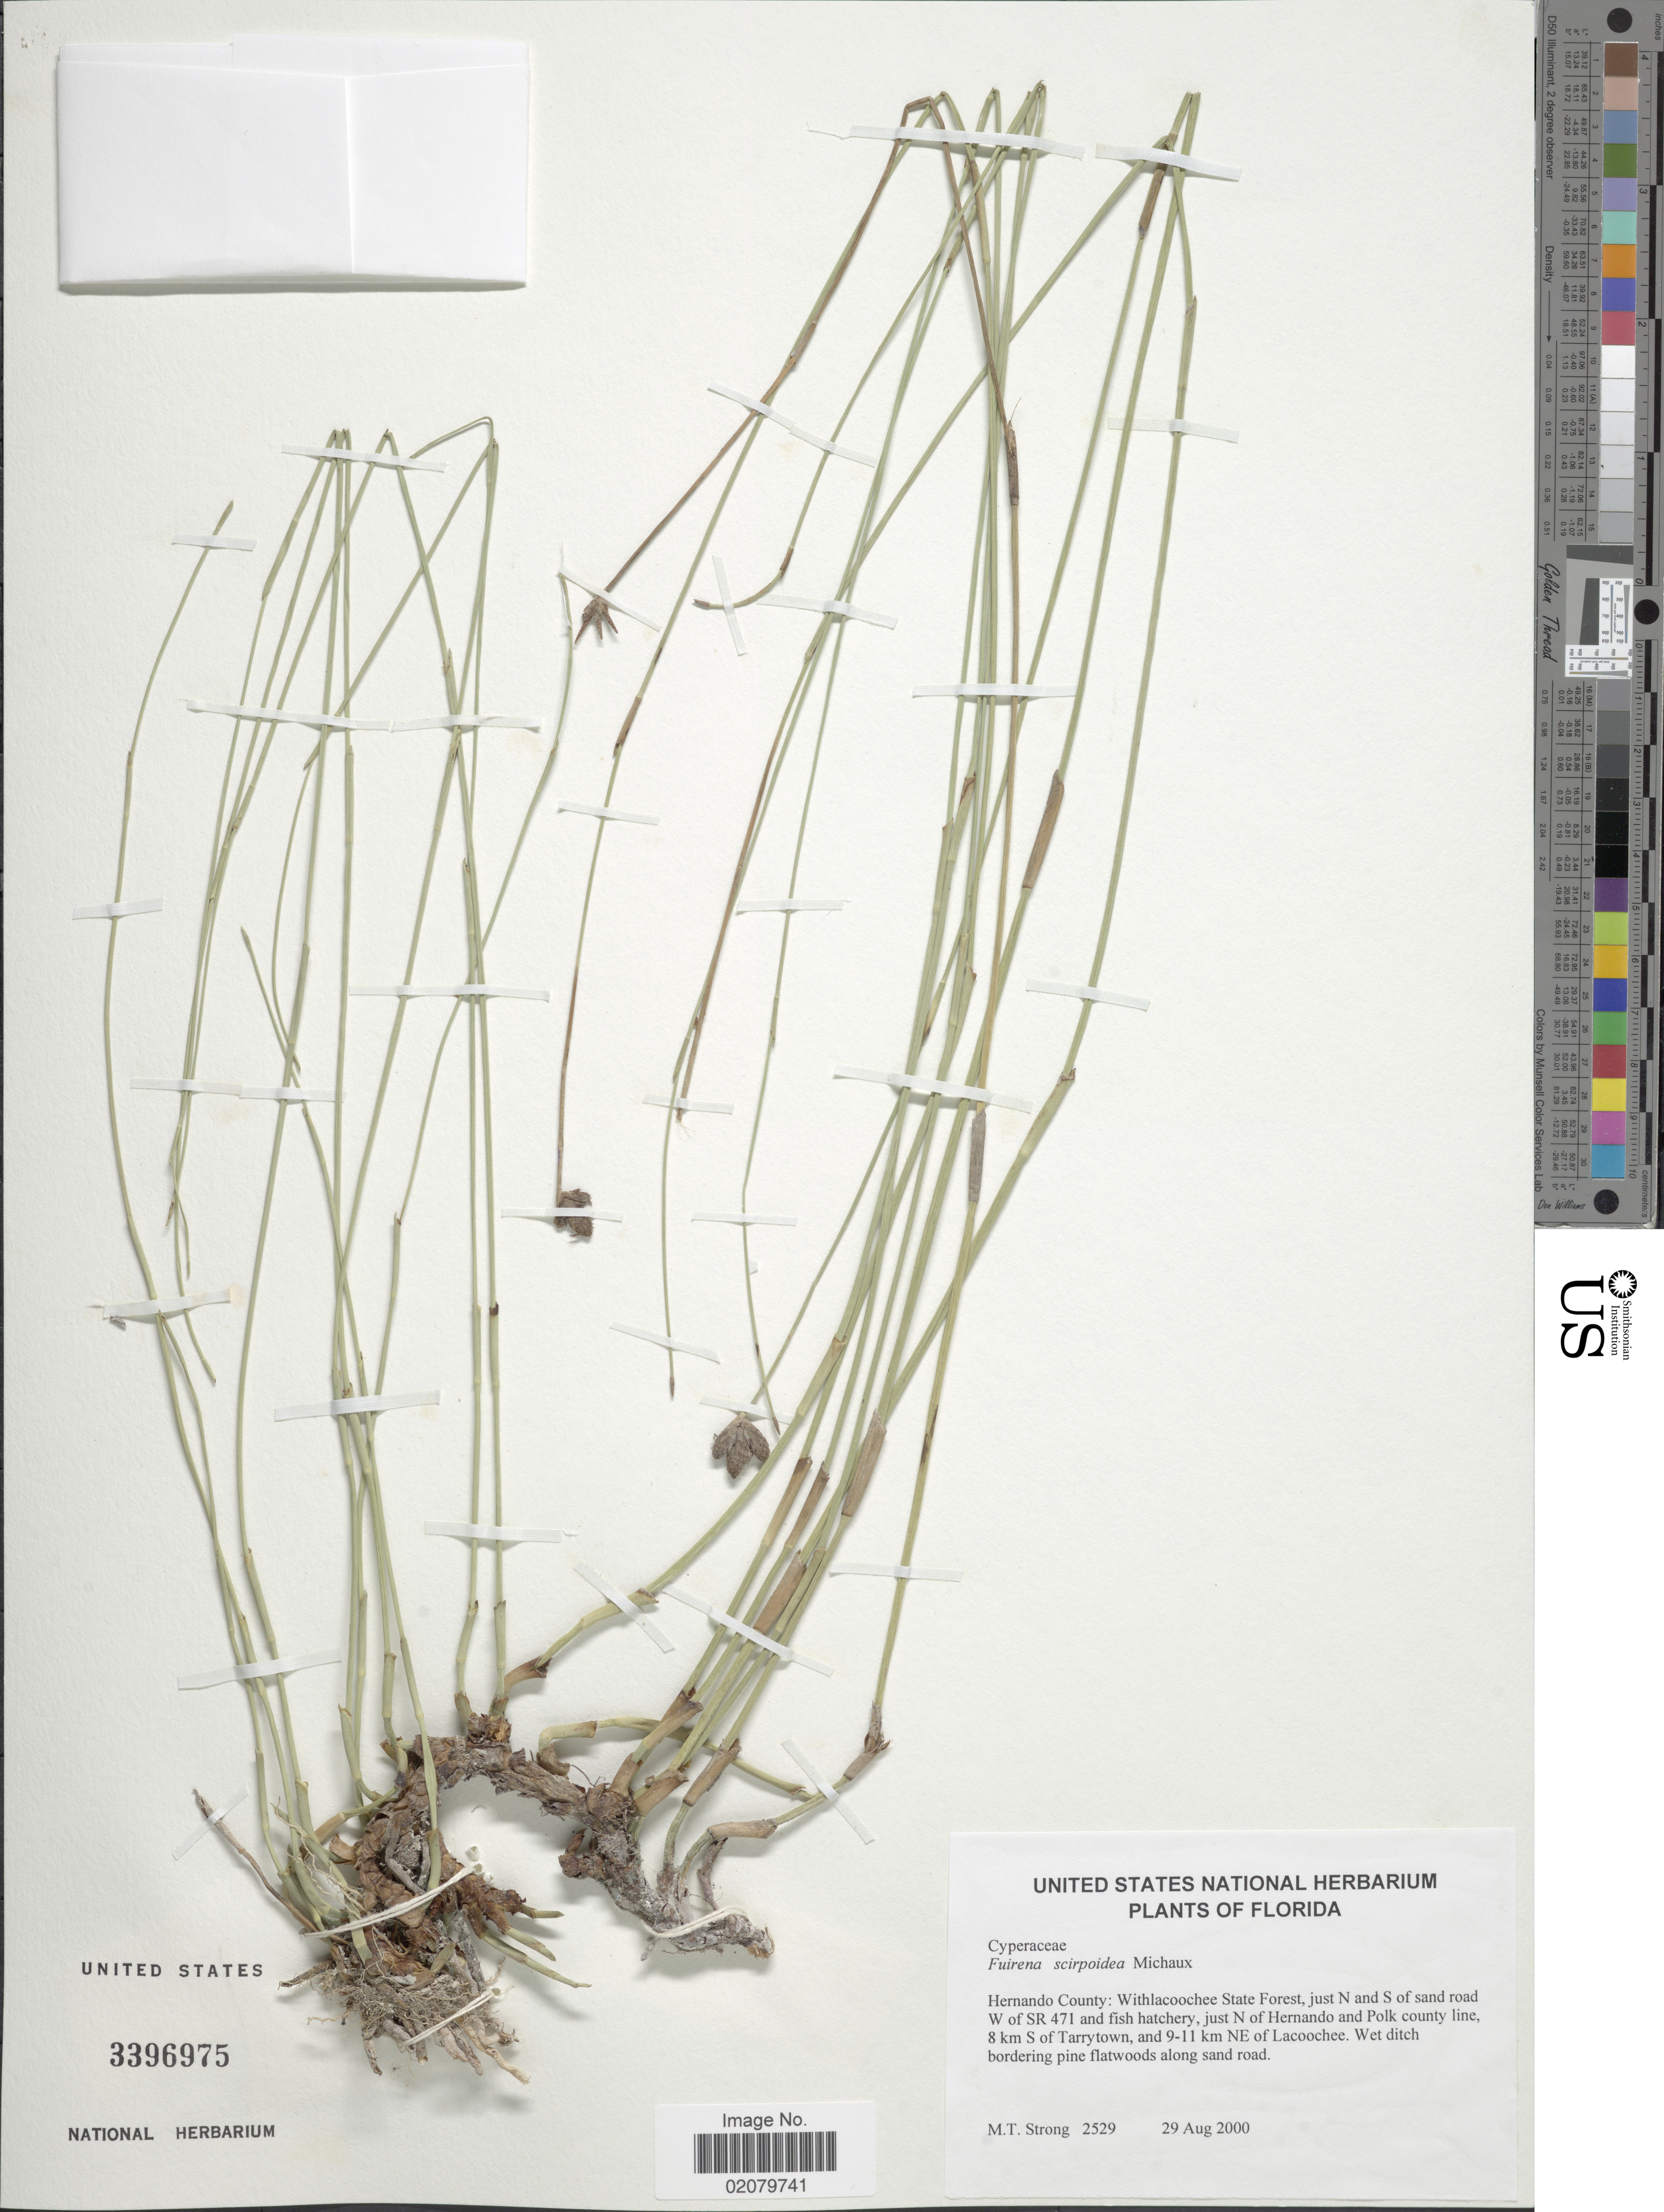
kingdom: Plantae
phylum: Tracheophyta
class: Liliopsida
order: Poales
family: Cyperaceae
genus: Fuirena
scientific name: Fuirena scirpoidea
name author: Michx.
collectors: M. T. Strong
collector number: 2529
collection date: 2000-08-29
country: United States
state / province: Florida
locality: Hernando County: Withlacoochee State Forest, just N and S of sand road W of SR 471 and fish hatchery, just N of Hernando and Polk county line, 8 km S of Tarrytown, and 9-11 km NE of Lacoochee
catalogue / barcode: US 3396975